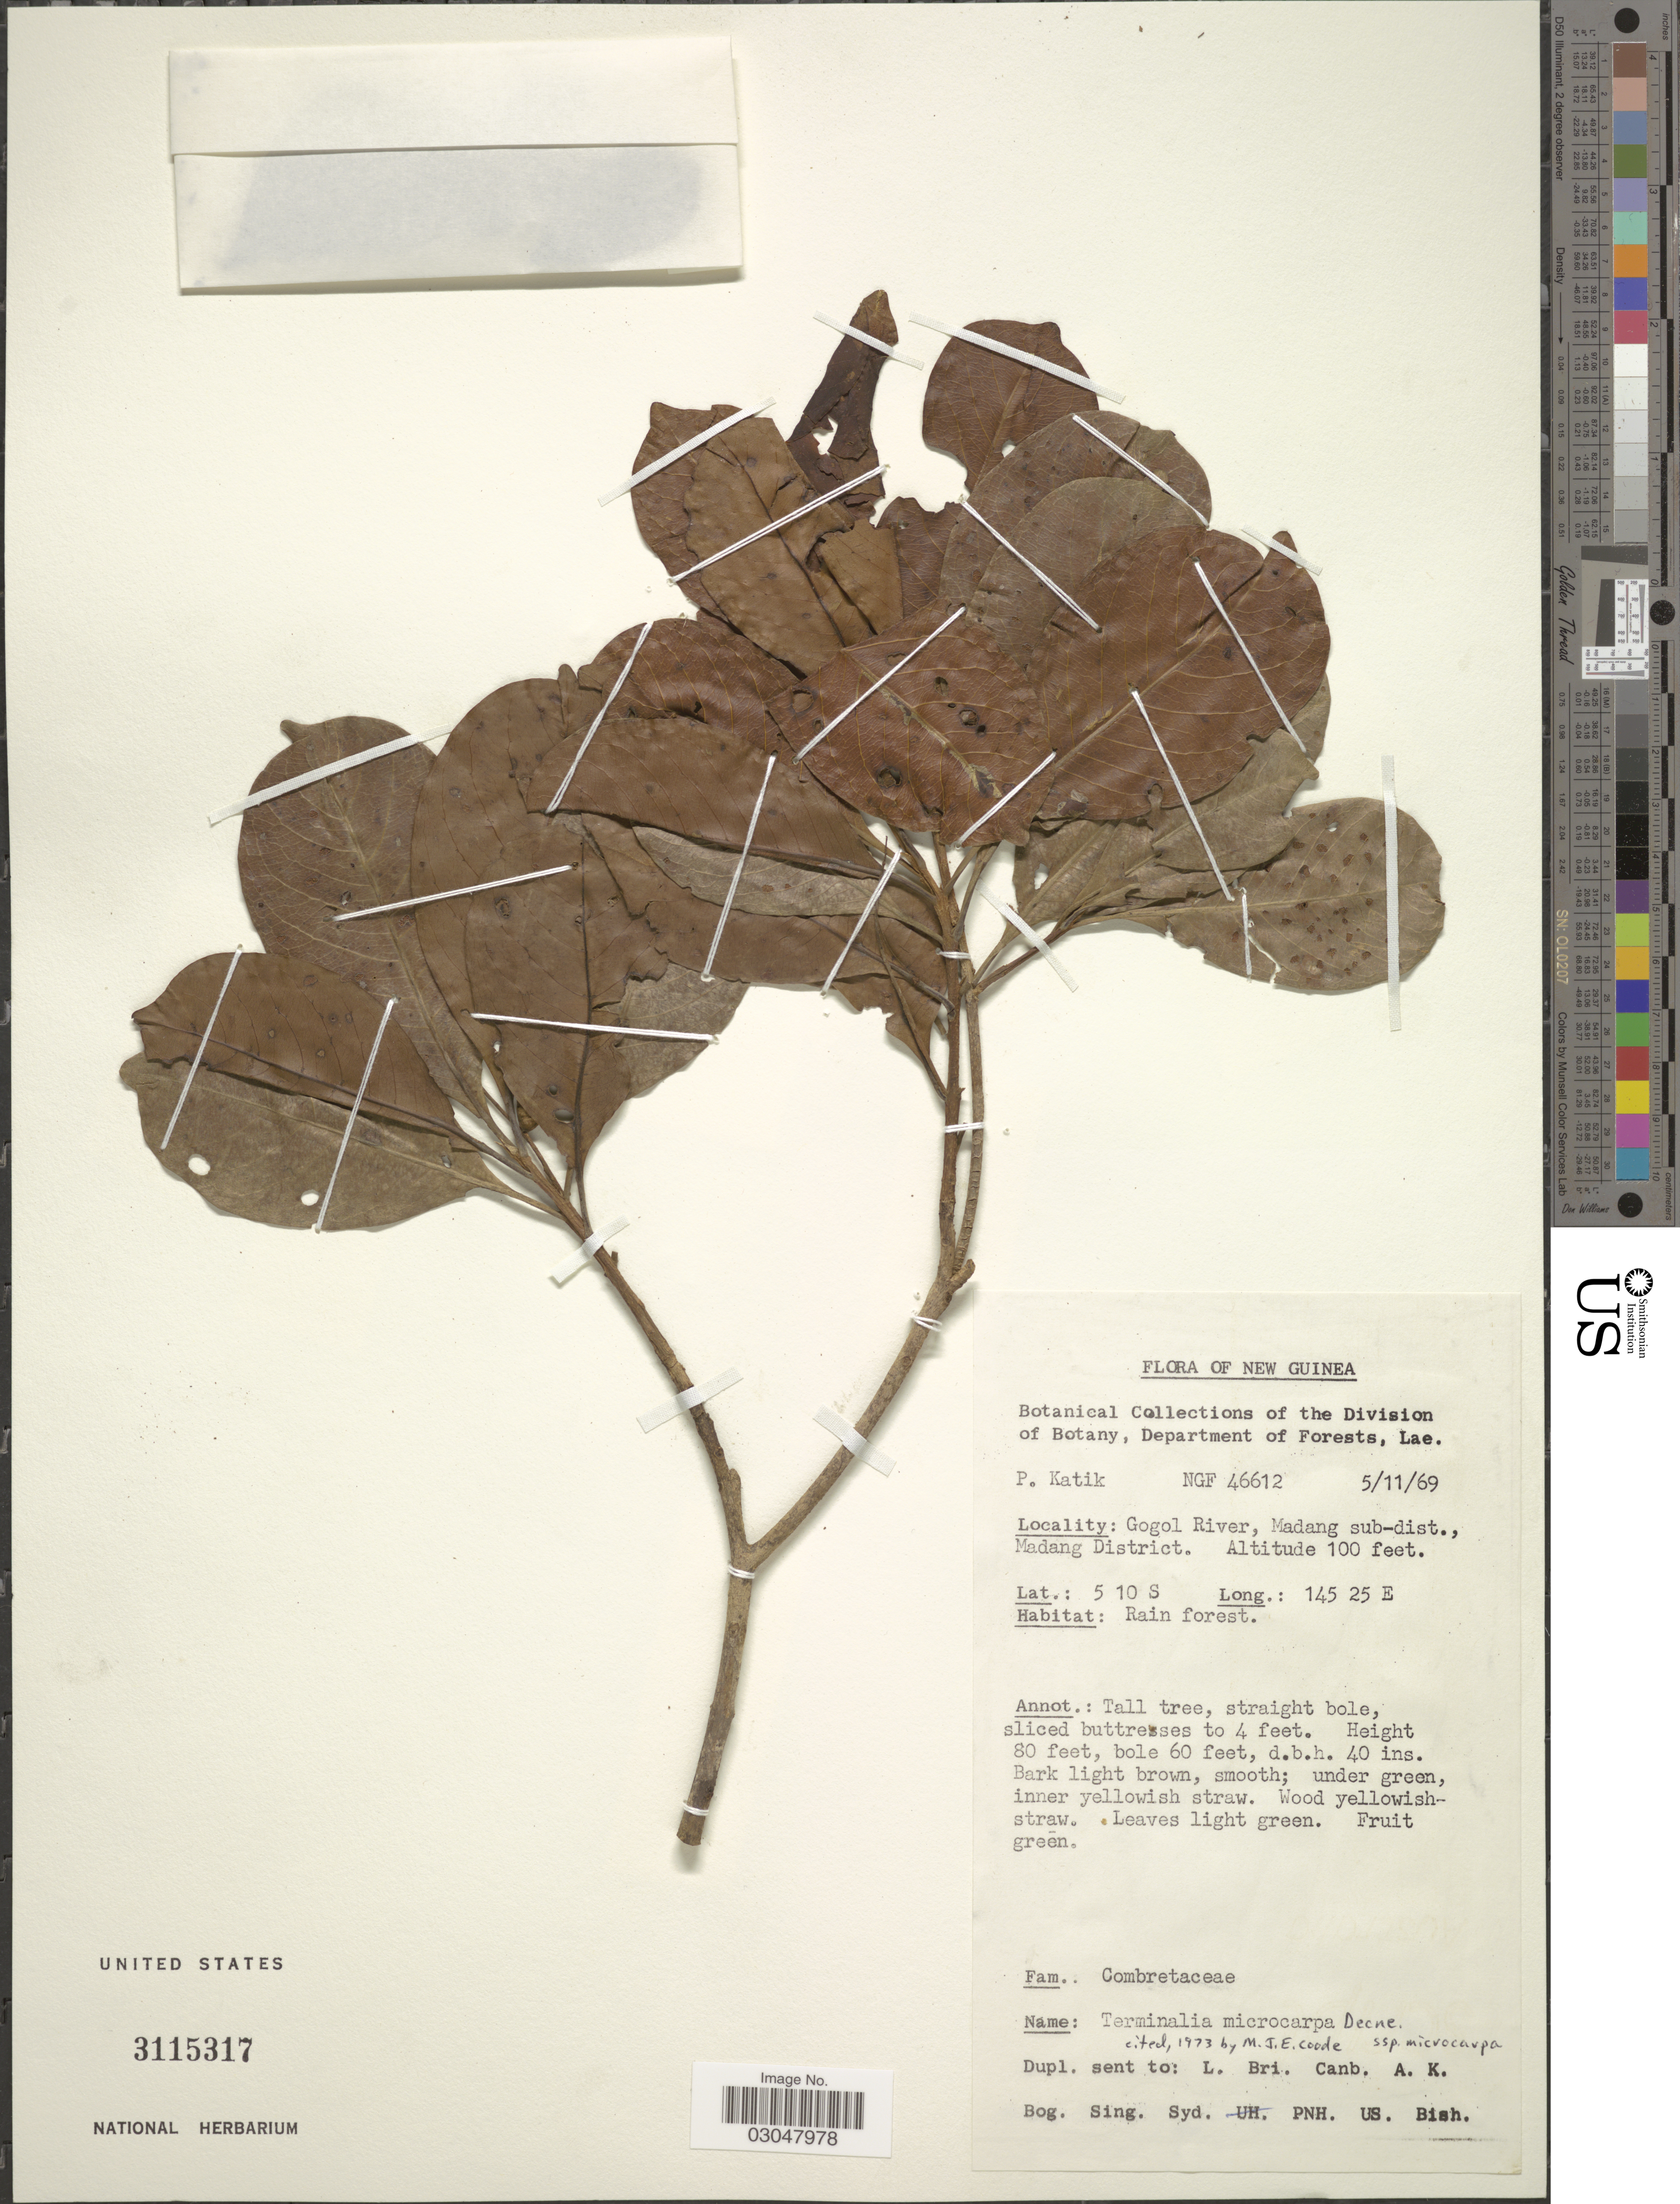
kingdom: Plantae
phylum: Tracheophyta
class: Magnoliopsida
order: Myrtales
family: Combretaceae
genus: Terminalia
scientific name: Terminalia microcarpa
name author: Decne.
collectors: P. Katik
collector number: NGF 46612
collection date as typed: Transcribed d/m/y: 5/11/69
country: Papua New Guinea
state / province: Madang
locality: New Guinea. Gogol River, Madang sub-dist., Madang District.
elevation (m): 30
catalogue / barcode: US 3115317